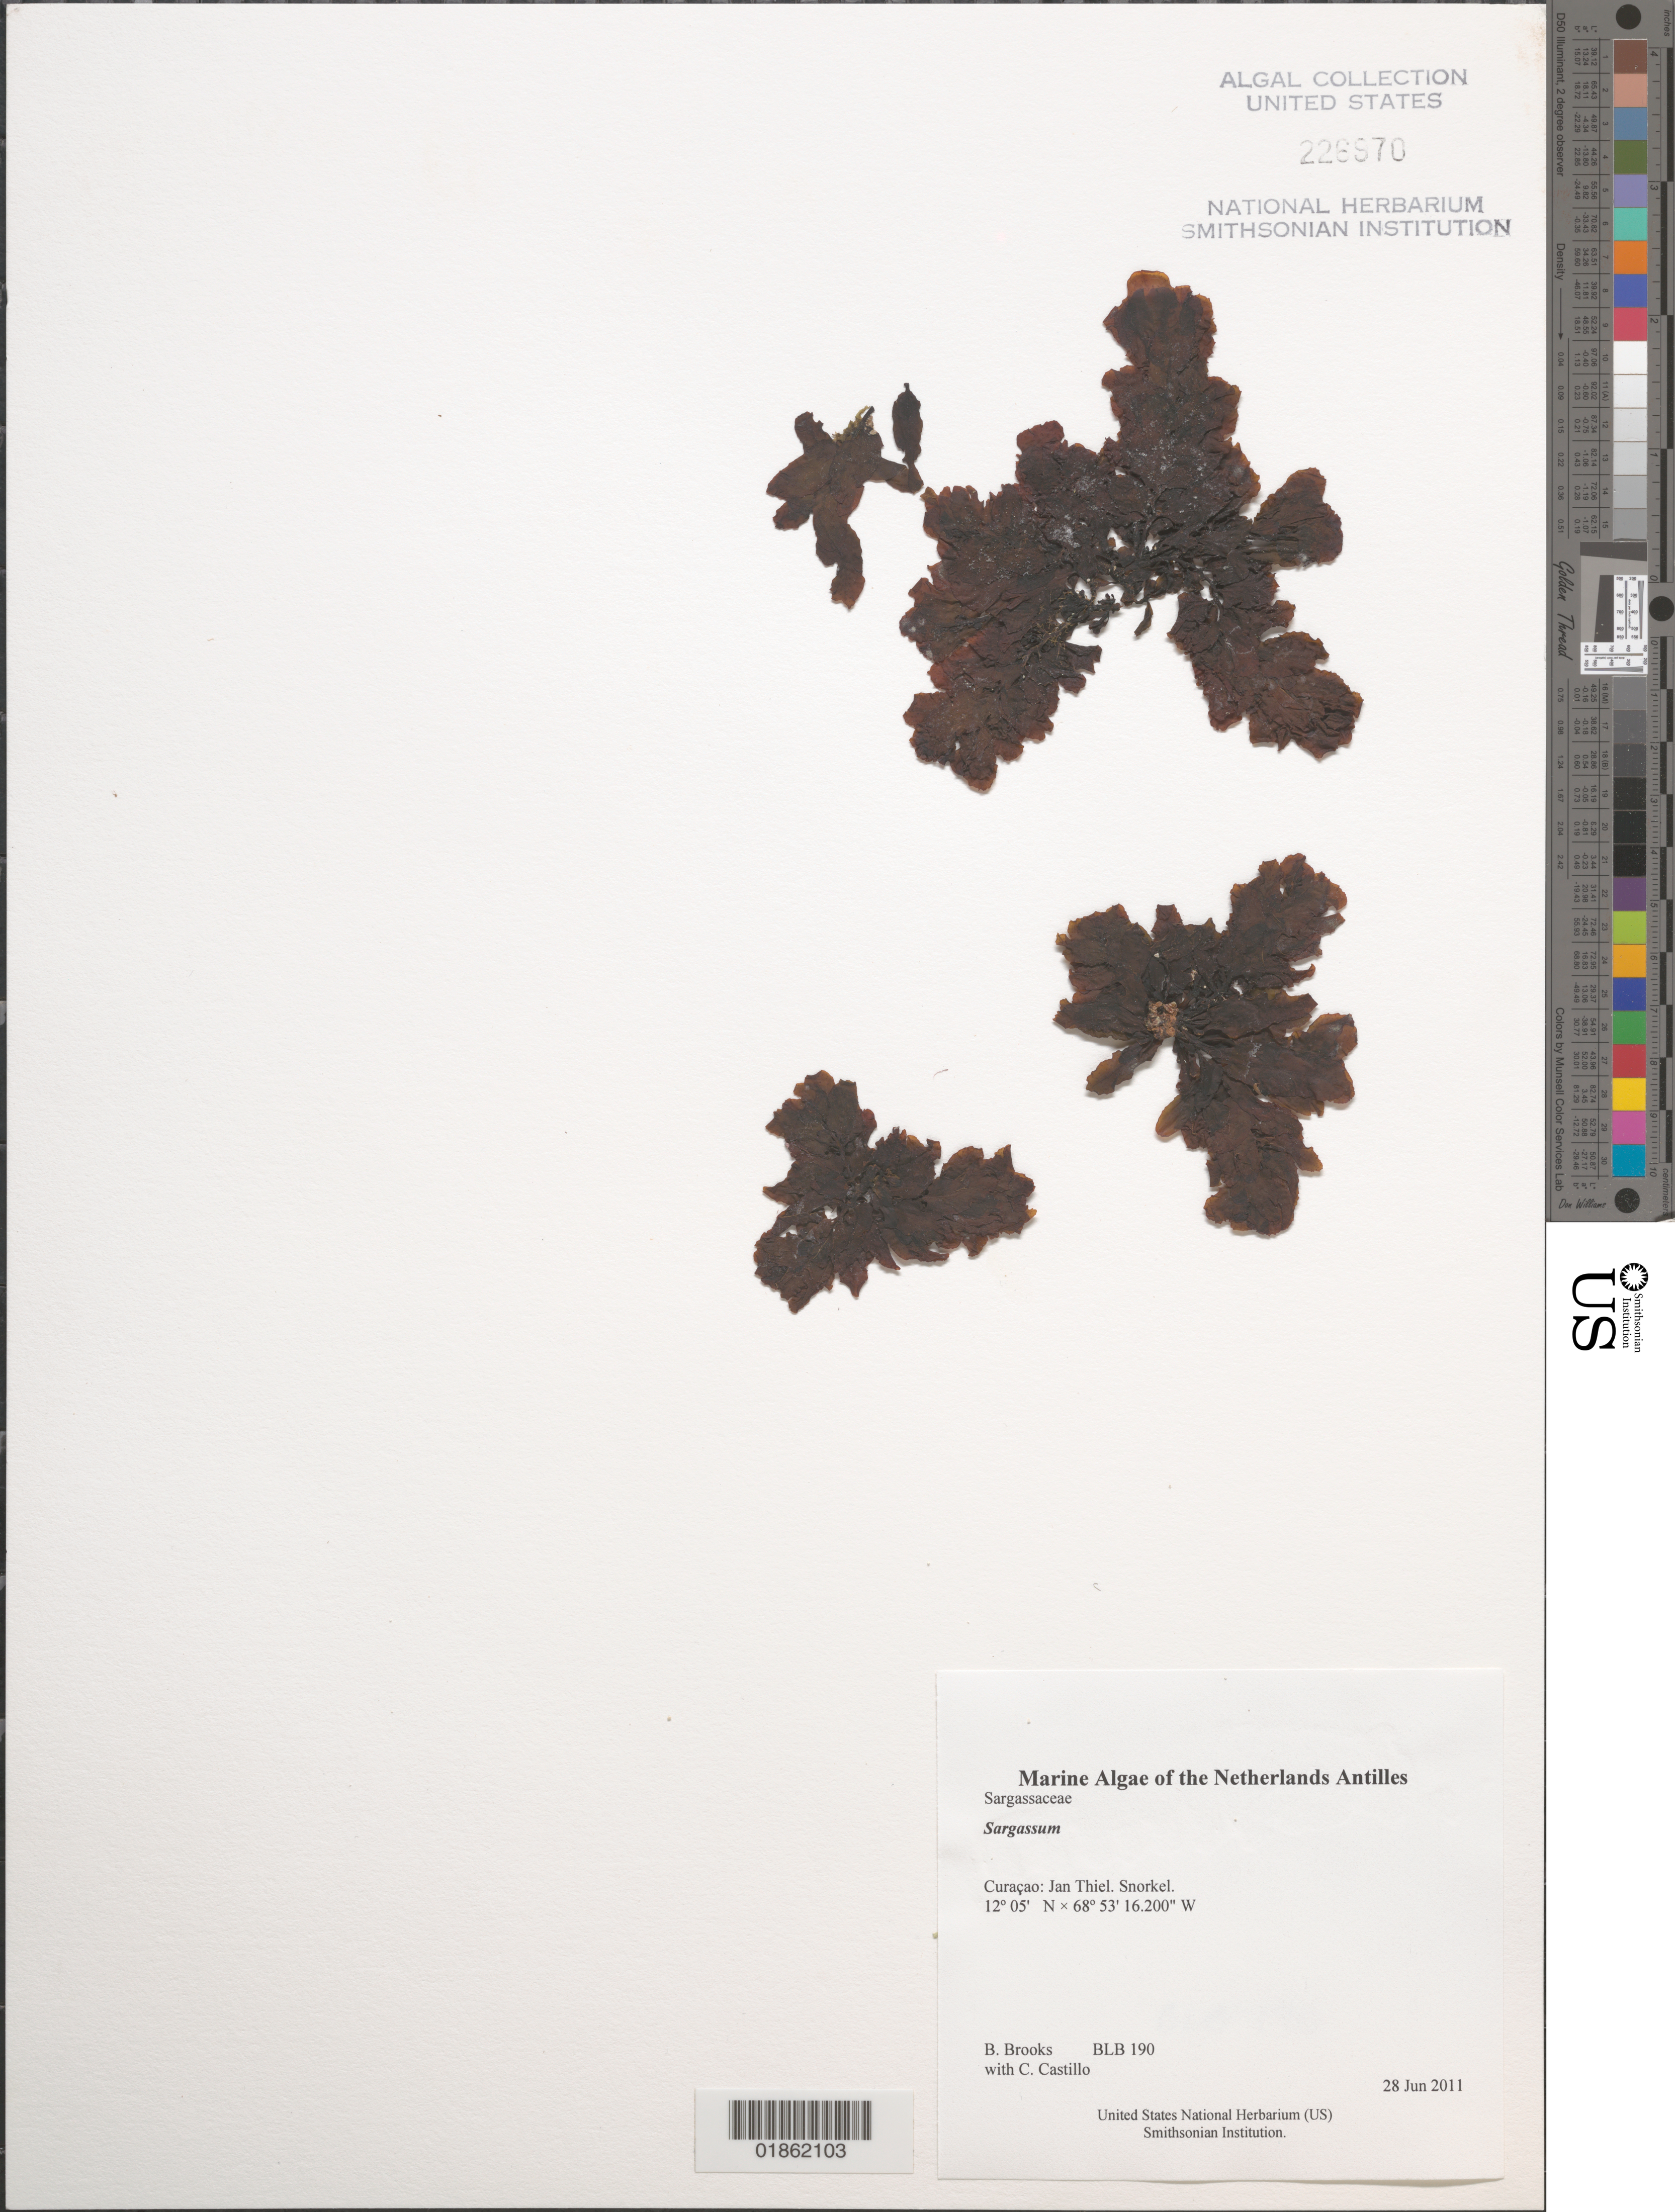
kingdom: Chromista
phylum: Ochrophyta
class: Phaeophyceae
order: Fucales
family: Sargassaceae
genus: Sargassum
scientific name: Sargassum sp.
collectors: B. Brooks & C. Castillo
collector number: BLB 190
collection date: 2011-06-28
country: Curaçao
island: Curaçao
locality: Jan Thiel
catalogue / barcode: US 226970